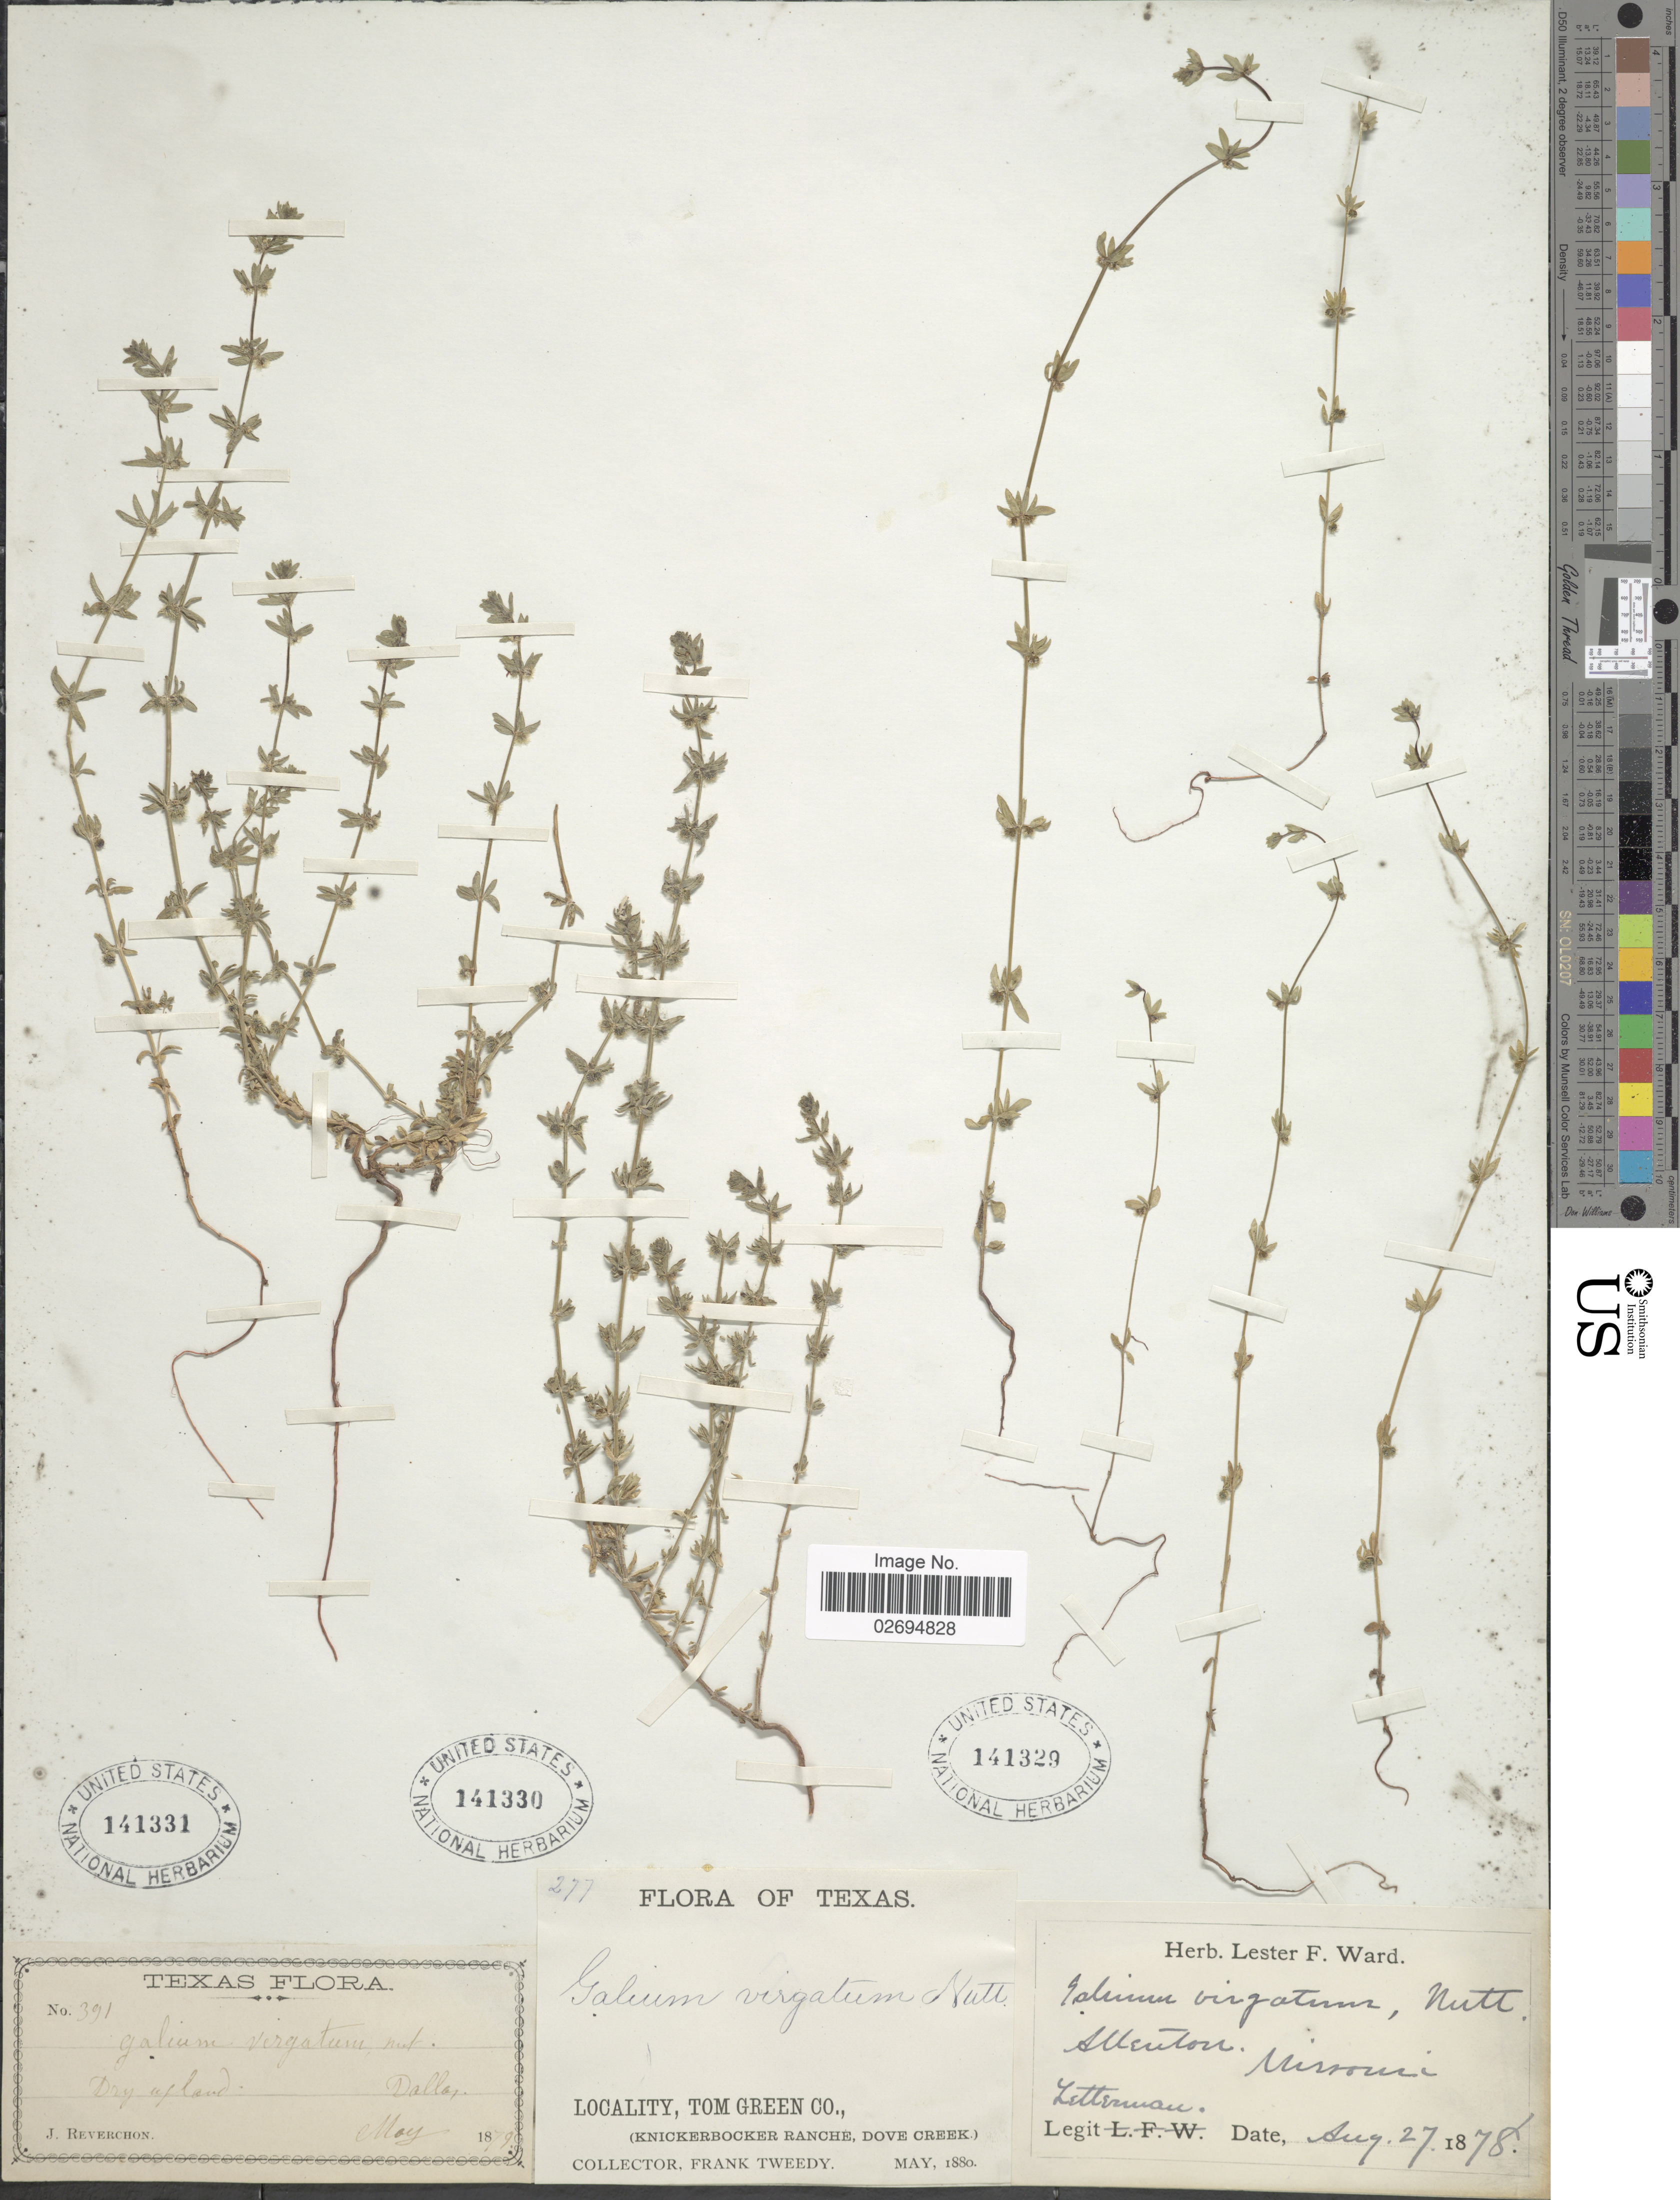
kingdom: Plantae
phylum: Tracheophyta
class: Magnoliopsida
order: Gentianales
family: Rubiaceae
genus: Galium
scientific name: Galium virgatum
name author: Nutt.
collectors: F. Tweedy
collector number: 277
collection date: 1880-05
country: United States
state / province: Texas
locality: Tom Green Co., (Knickerbocker Ranche, Dove Creek)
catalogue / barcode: US 141330-2